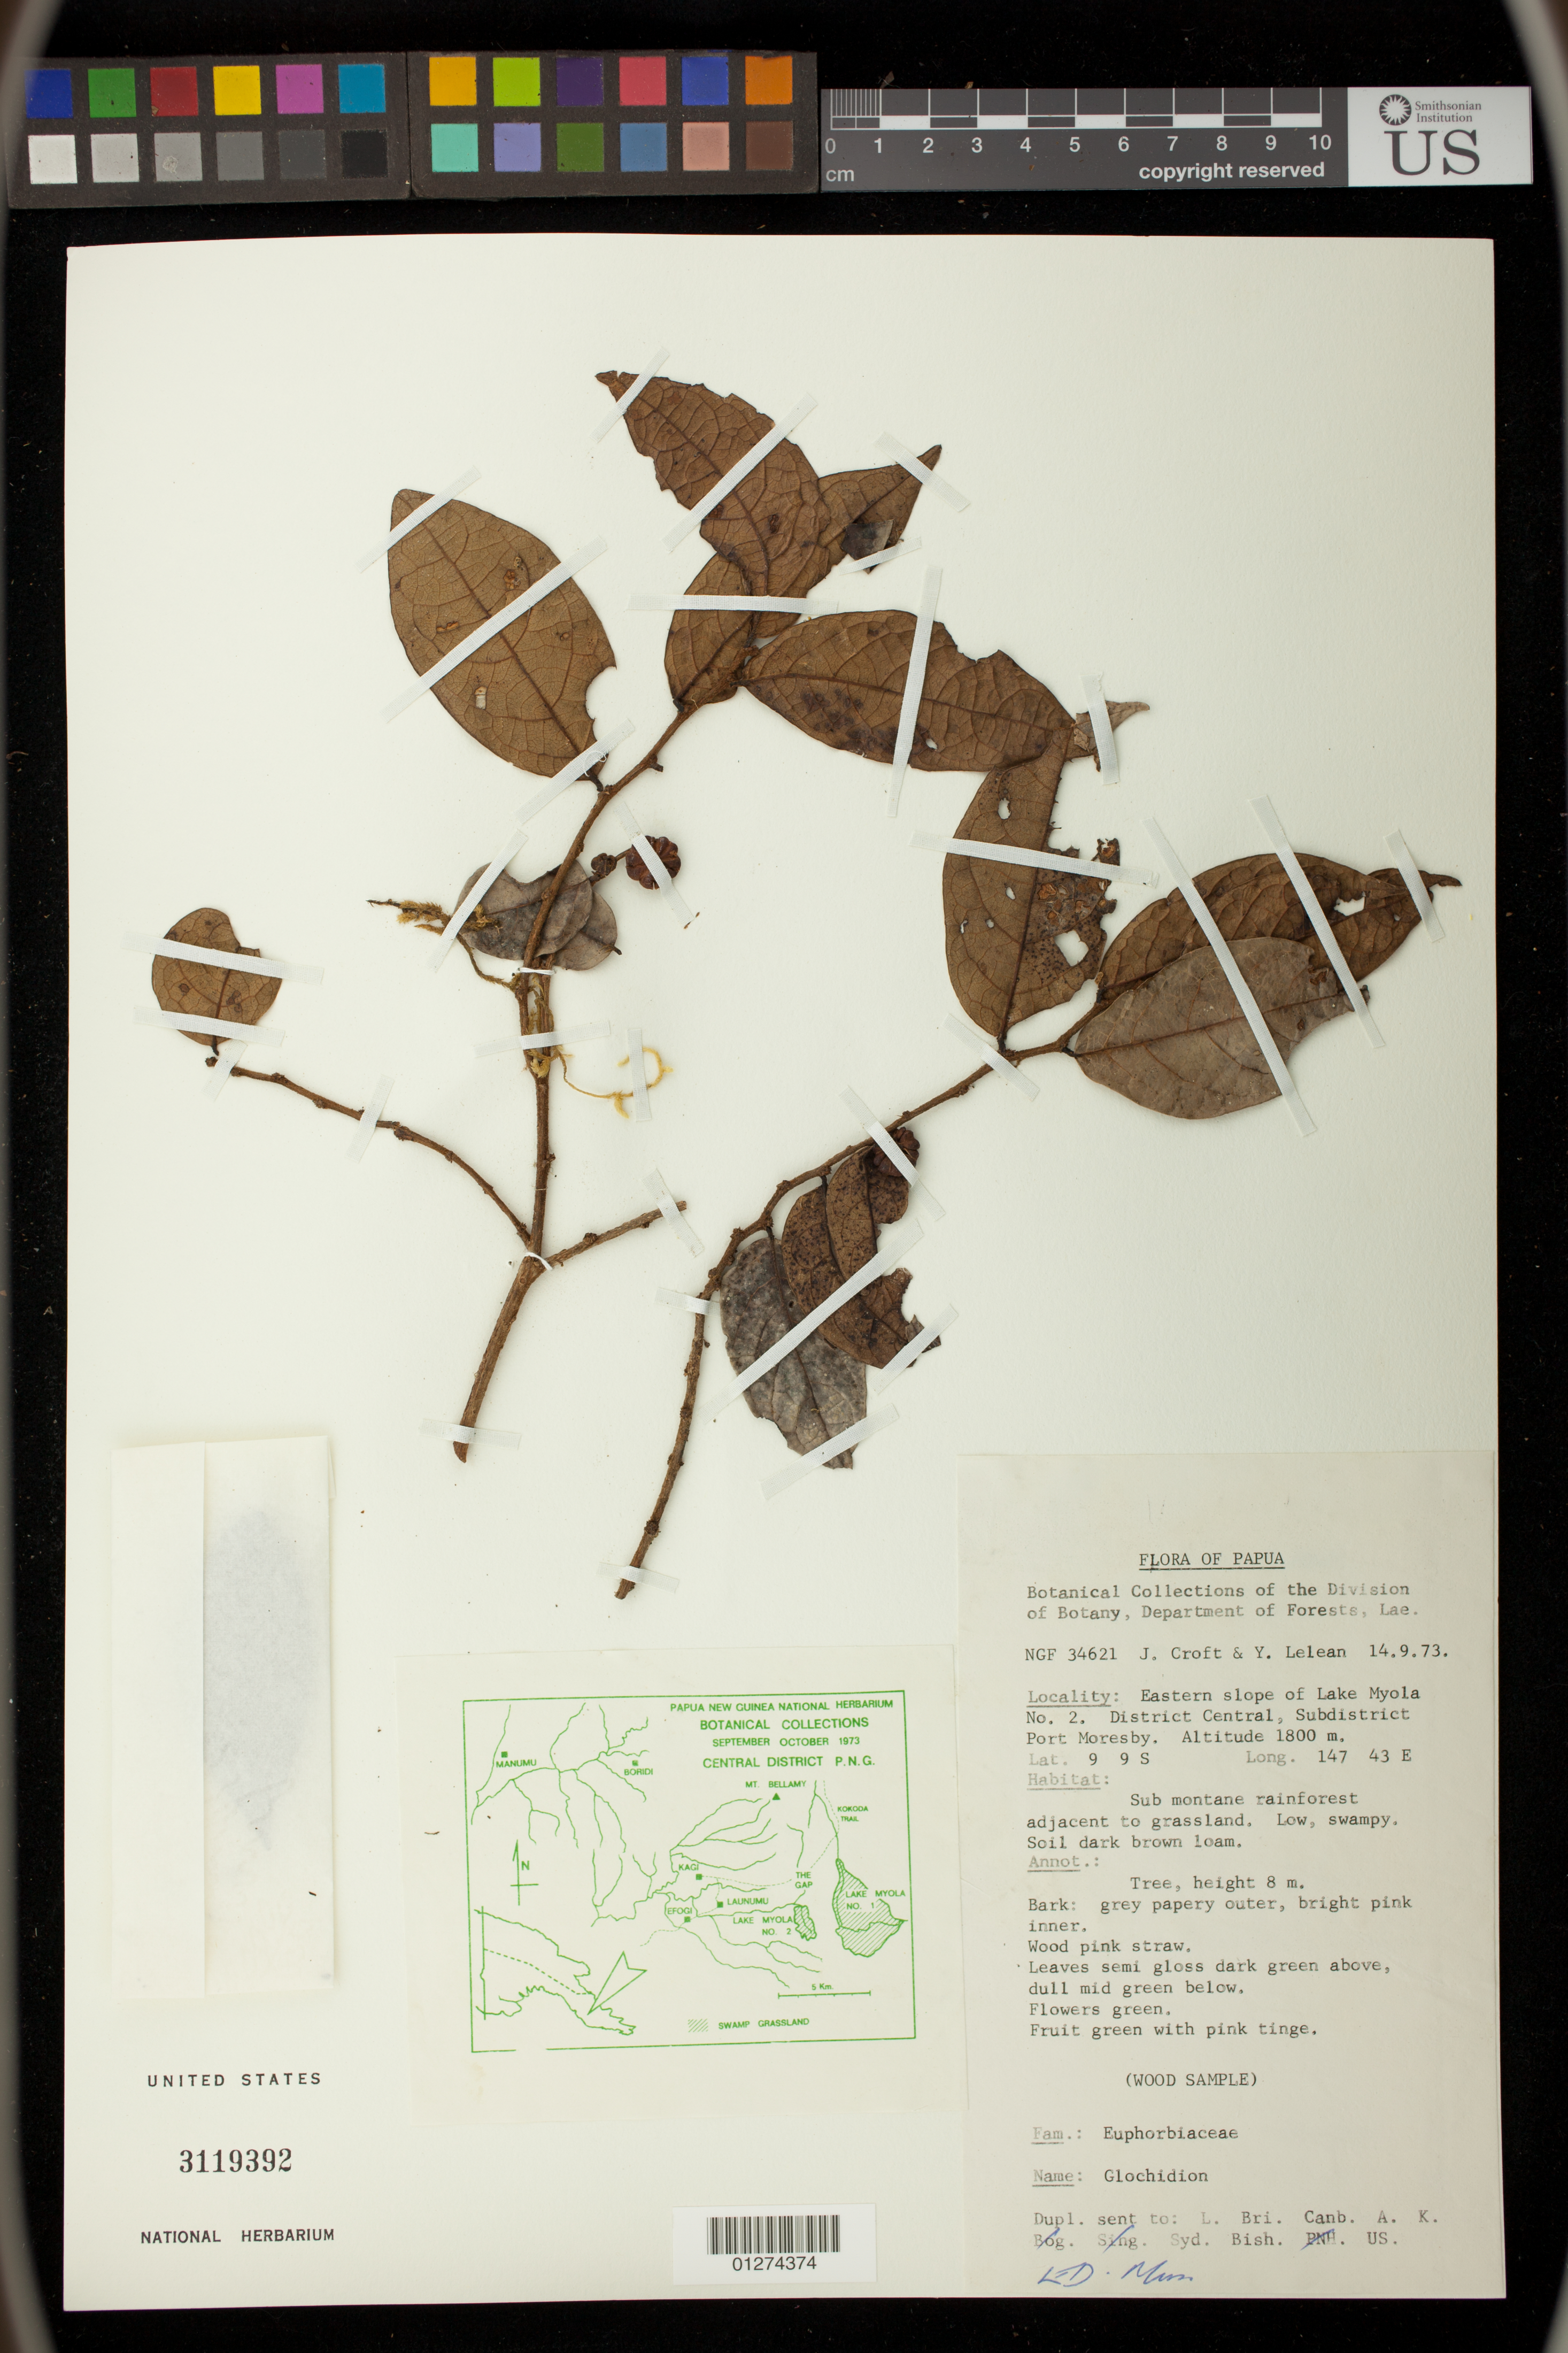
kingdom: Plantae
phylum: Tracheophyta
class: Magnoliopsida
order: Malpighiales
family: Phyllanthaceae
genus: Glochidion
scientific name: Glochidion sp.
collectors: J. Croft & Y. Lelean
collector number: NGF 34621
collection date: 1973-09-14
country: Papua New Guinea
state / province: Central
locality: Eastern slope of Lake Myola No. 2, Port Moresby Subdistrict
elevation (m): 1800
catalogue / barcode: US 3119392